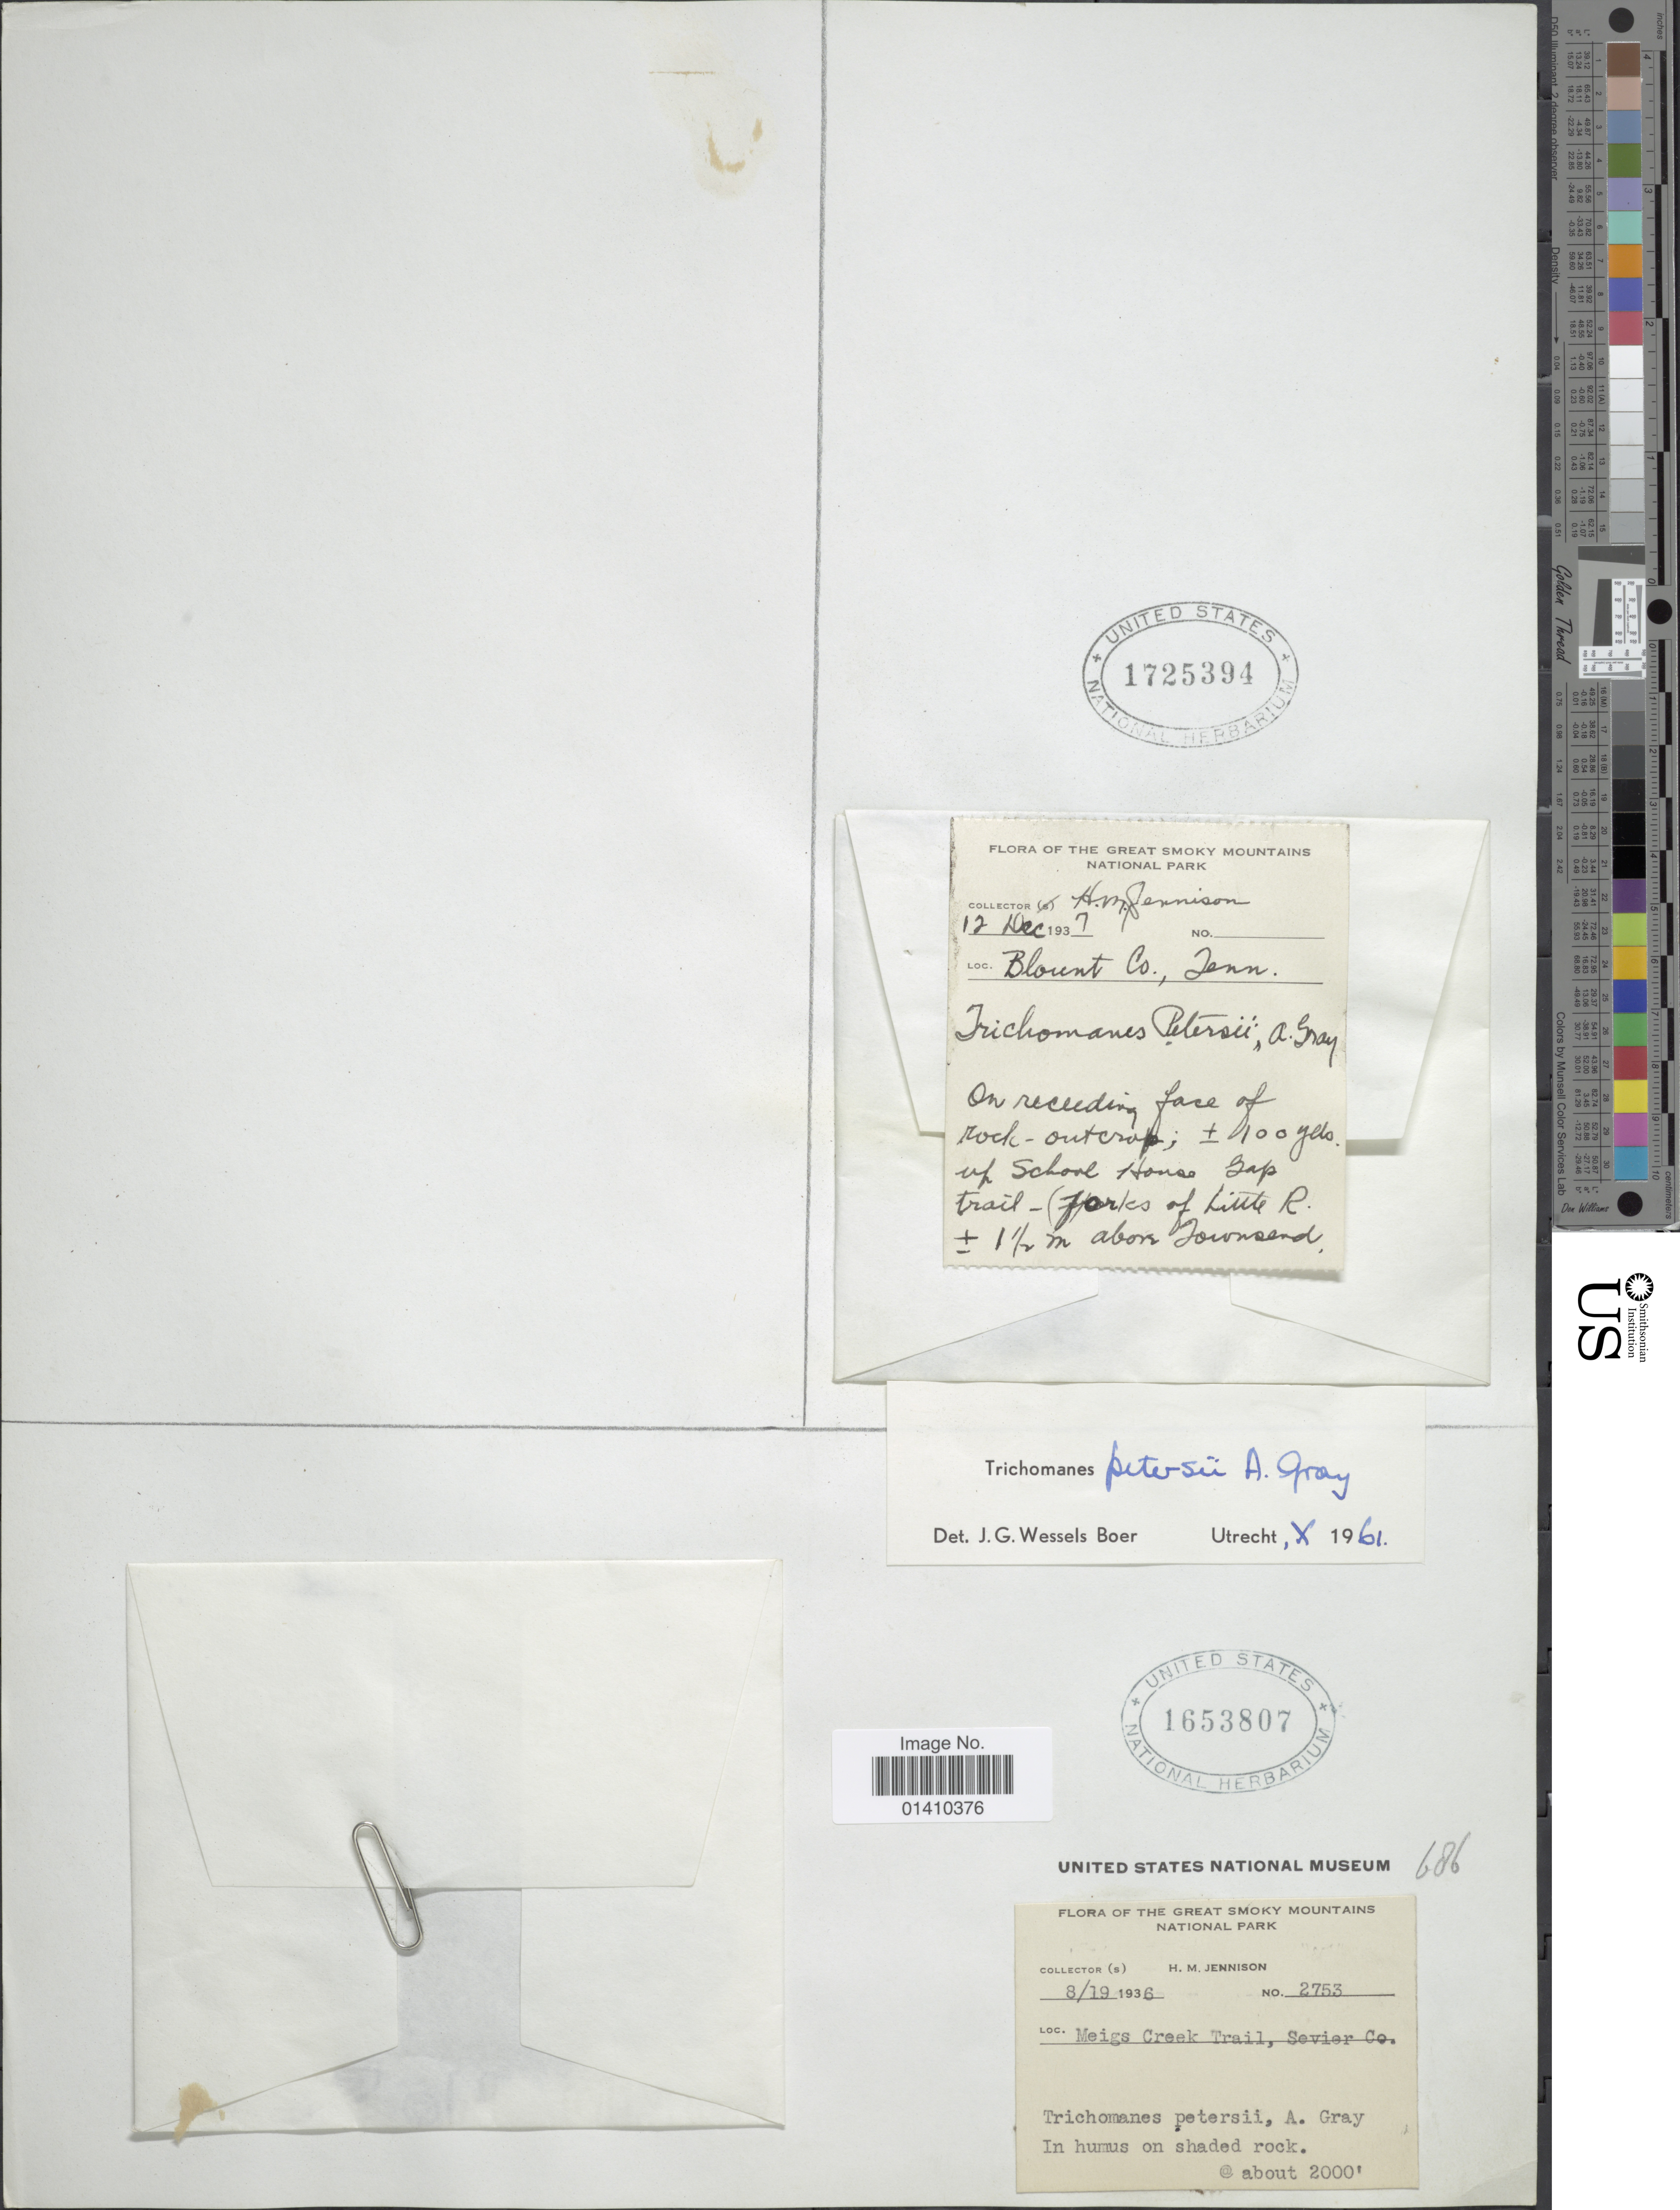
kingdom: Plantae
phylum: Tracheophyta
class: Polypodiopsida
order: Hymenophyllales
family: Hymenophyllaceae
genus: Didymoglossum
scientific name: Didymoglossum petersii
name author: (A. Gray) Copel.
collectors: H. Jennison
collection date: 1937-12-12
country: United States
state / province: Tennessee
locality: The Great Smoky Mountains, National Park, Blount Co. Tenn.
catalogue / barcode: US 17258394-2